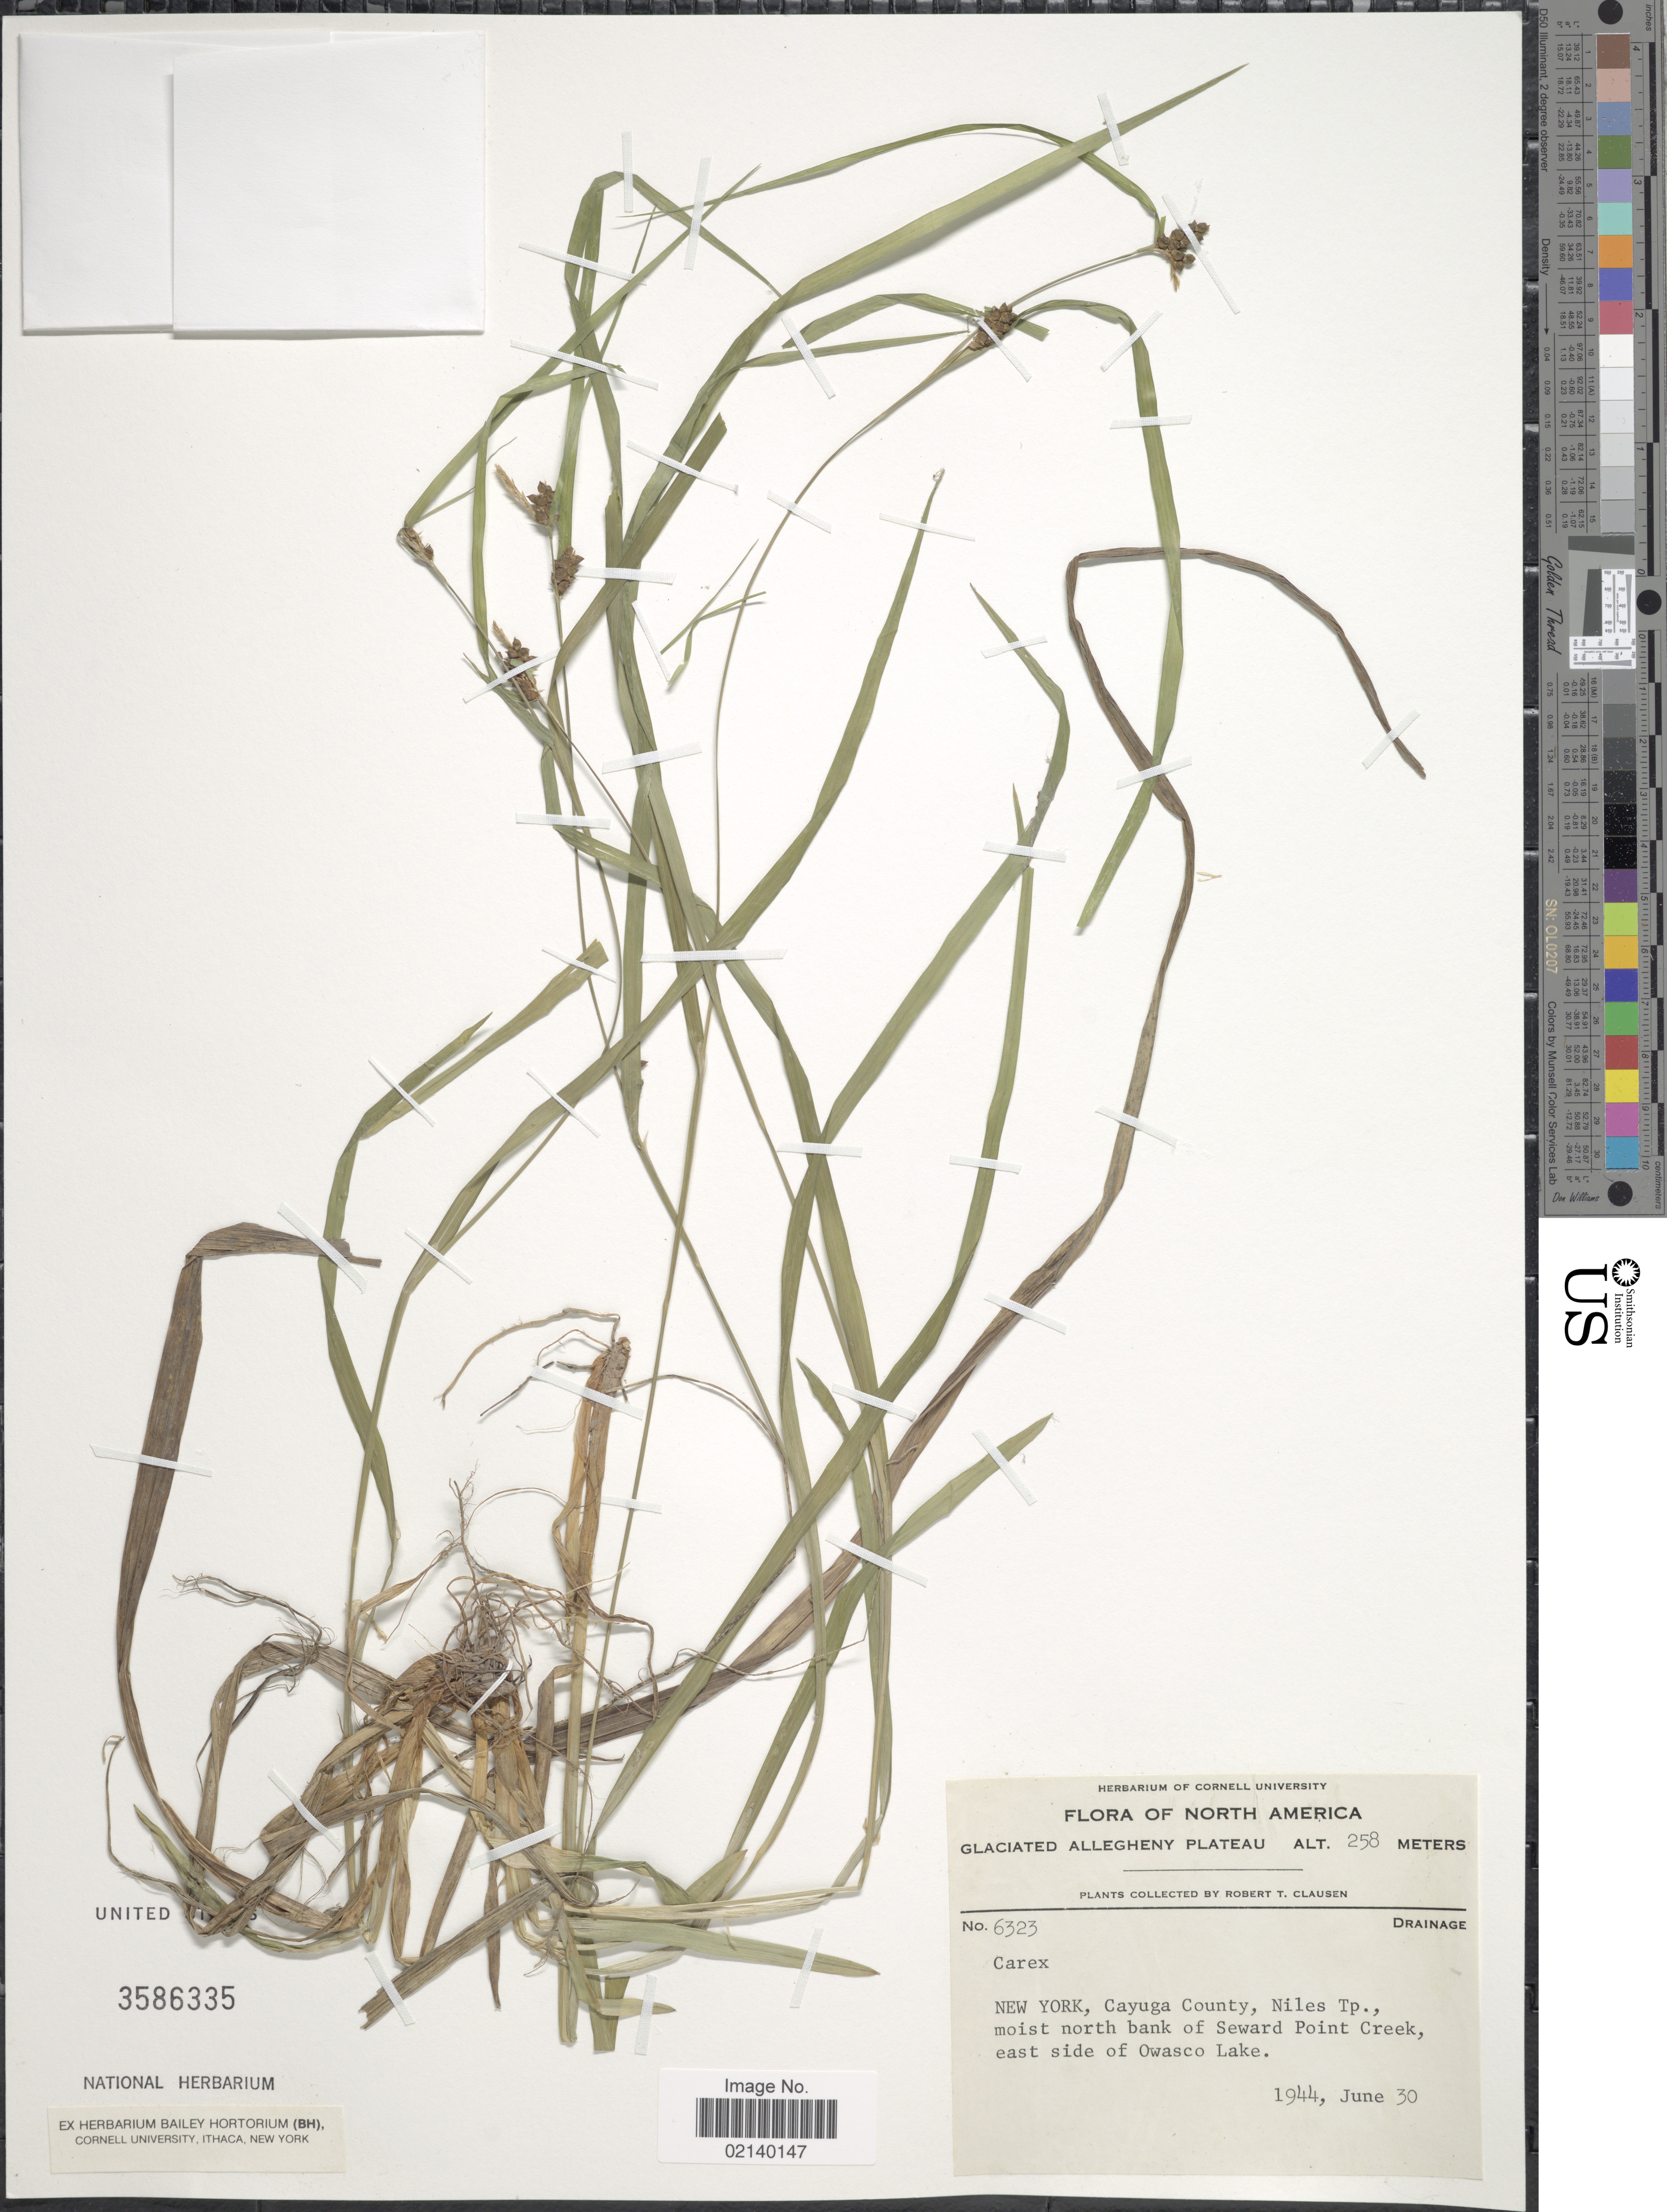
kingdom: Plantae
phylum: Tracheophyta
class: Liliopsida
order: Poales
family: Cyperaceae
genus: Carex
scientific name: Carex sp.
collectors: R. T. Clausen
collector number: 6323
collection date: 1944-06-30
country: United States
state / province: New York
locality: Cayuca County, Niles Tp., moist north bank of Seward Point Creek, east side of Owasco Lake, Glaciated Allegheny Plateau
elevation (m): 258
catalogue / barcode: US 3586335